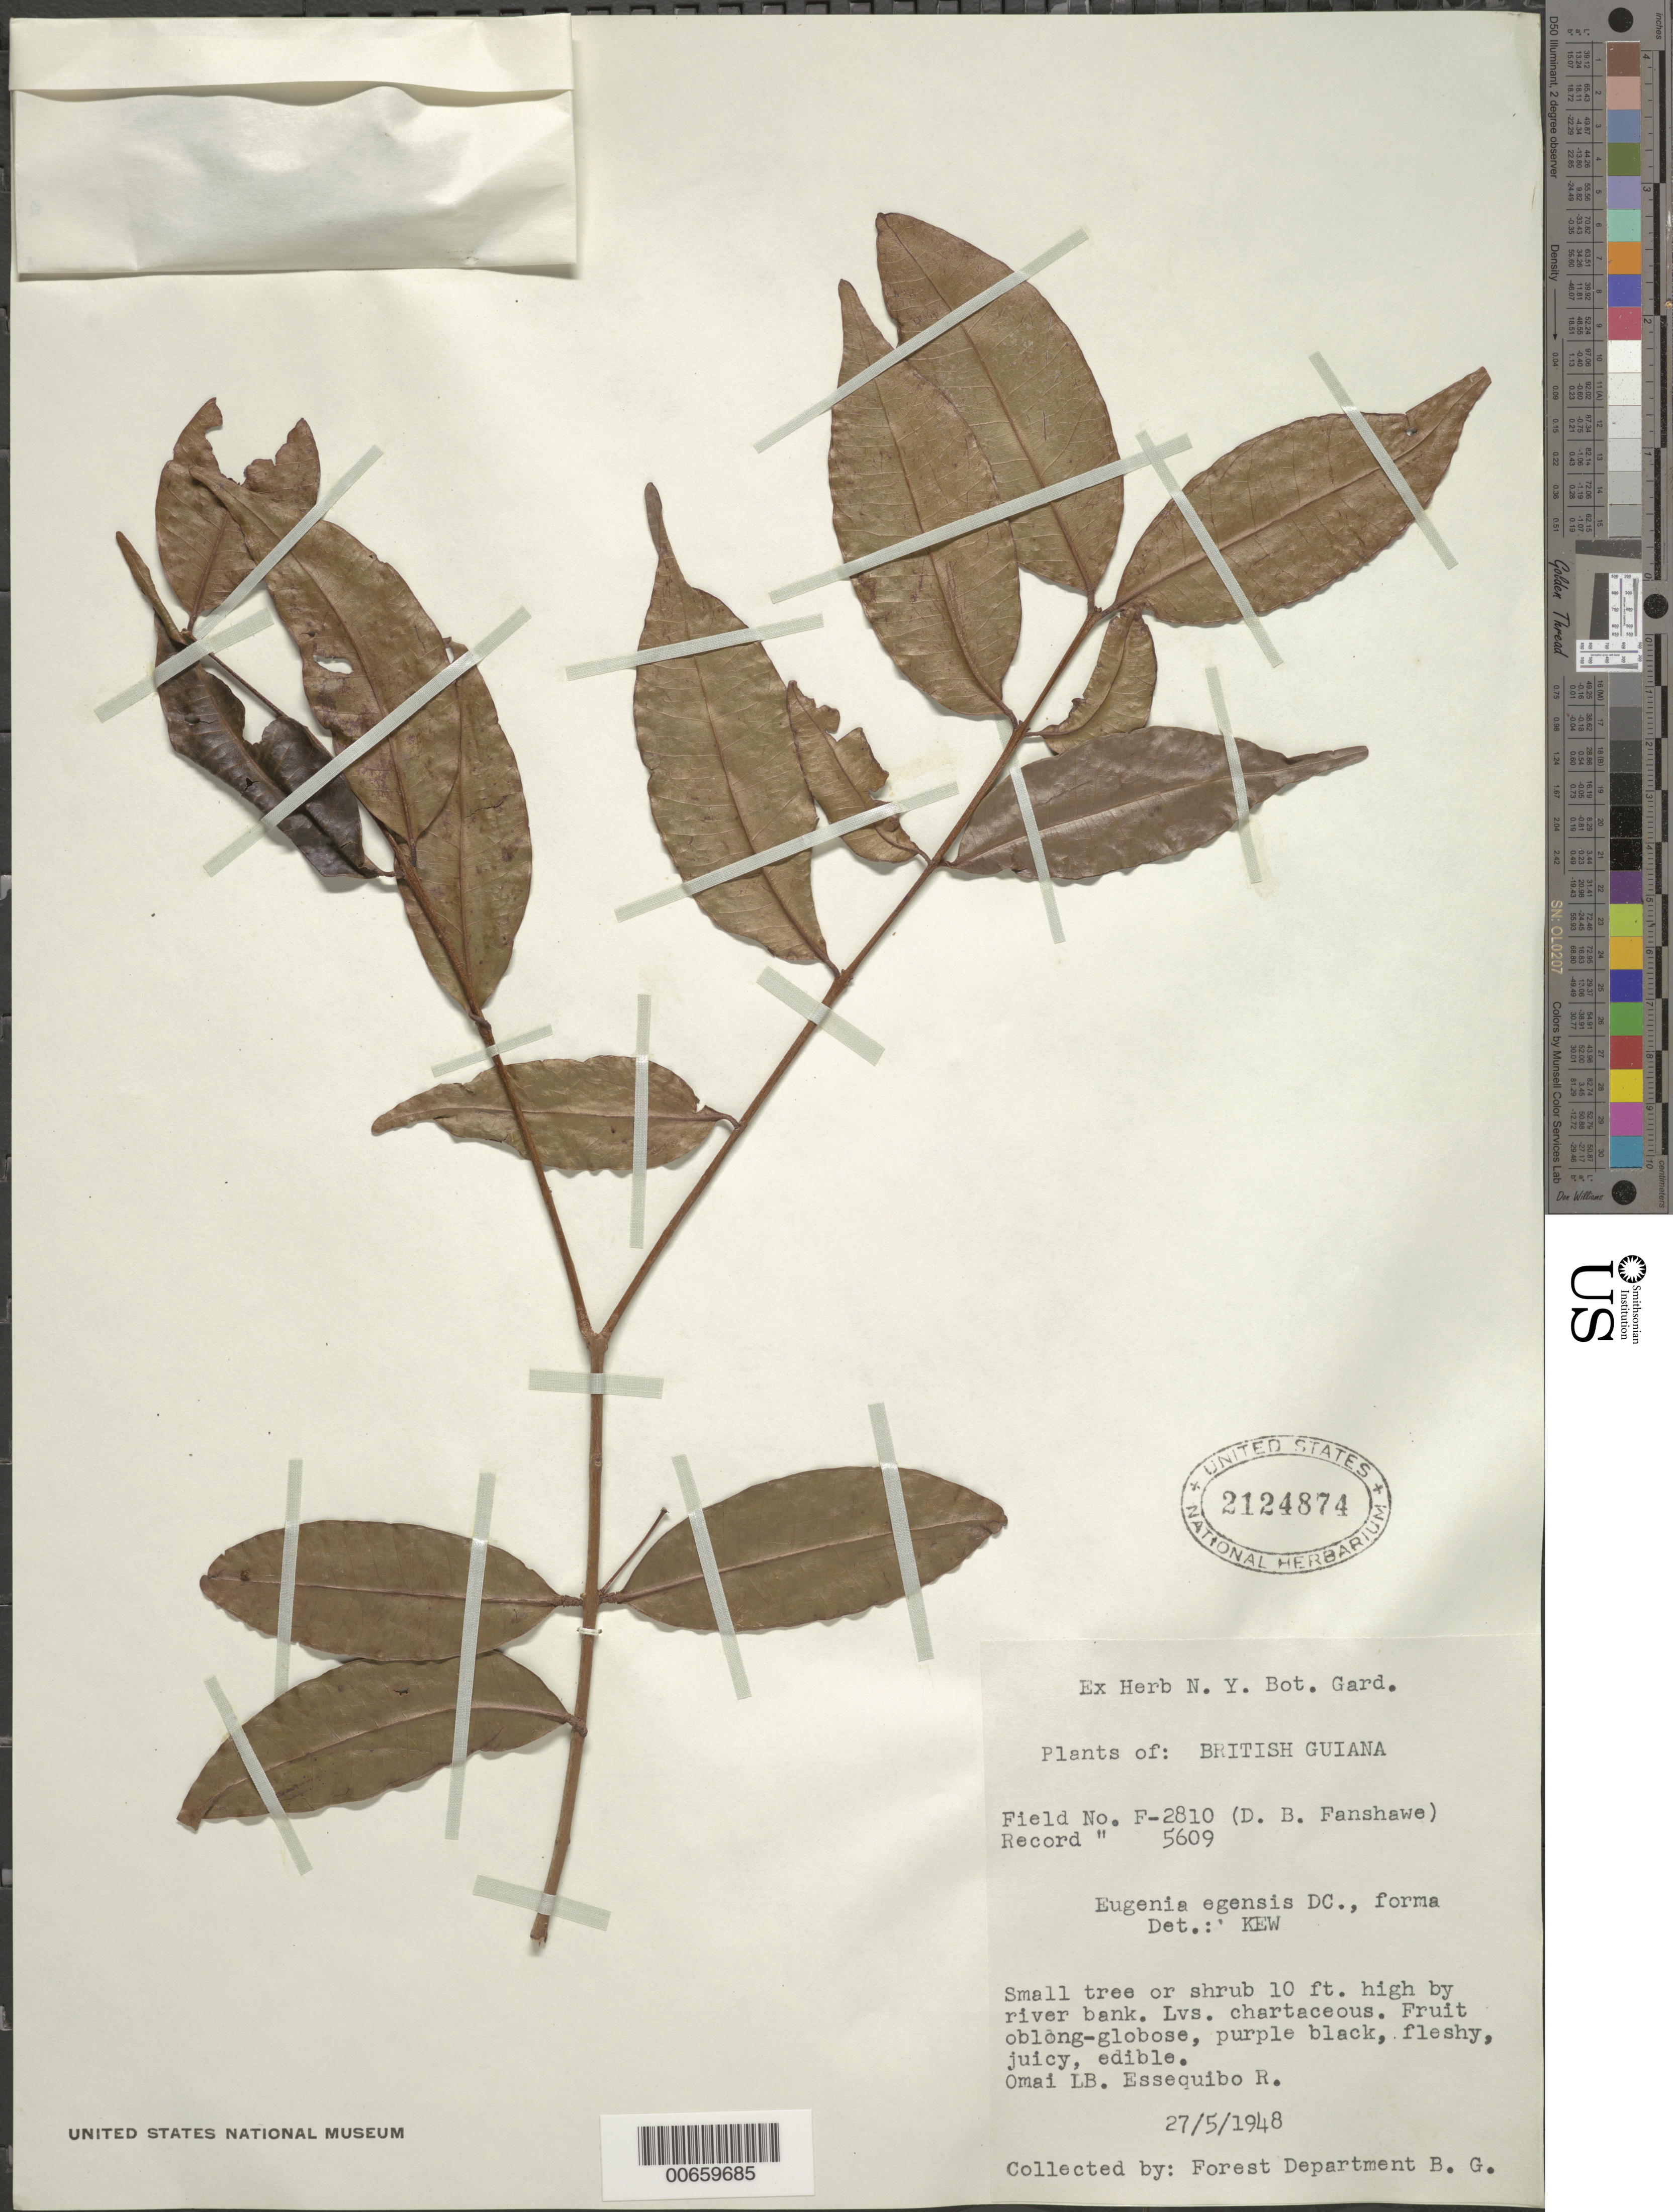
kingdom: Plantae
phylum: Tracheophyta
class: Magnoliopsida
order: Myrtales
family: Myrtaceae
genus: Eugenia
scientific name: Eugenia egensis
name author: DC.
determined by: Kew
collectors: D. B. Fanshawe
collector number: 5609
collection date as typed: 27-May-48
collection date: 1948-05-27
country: Guyana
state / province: Cuyuni-Mazaruni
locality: Omai LB. Essequibo R.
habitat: River bank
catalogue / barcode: US 2124874